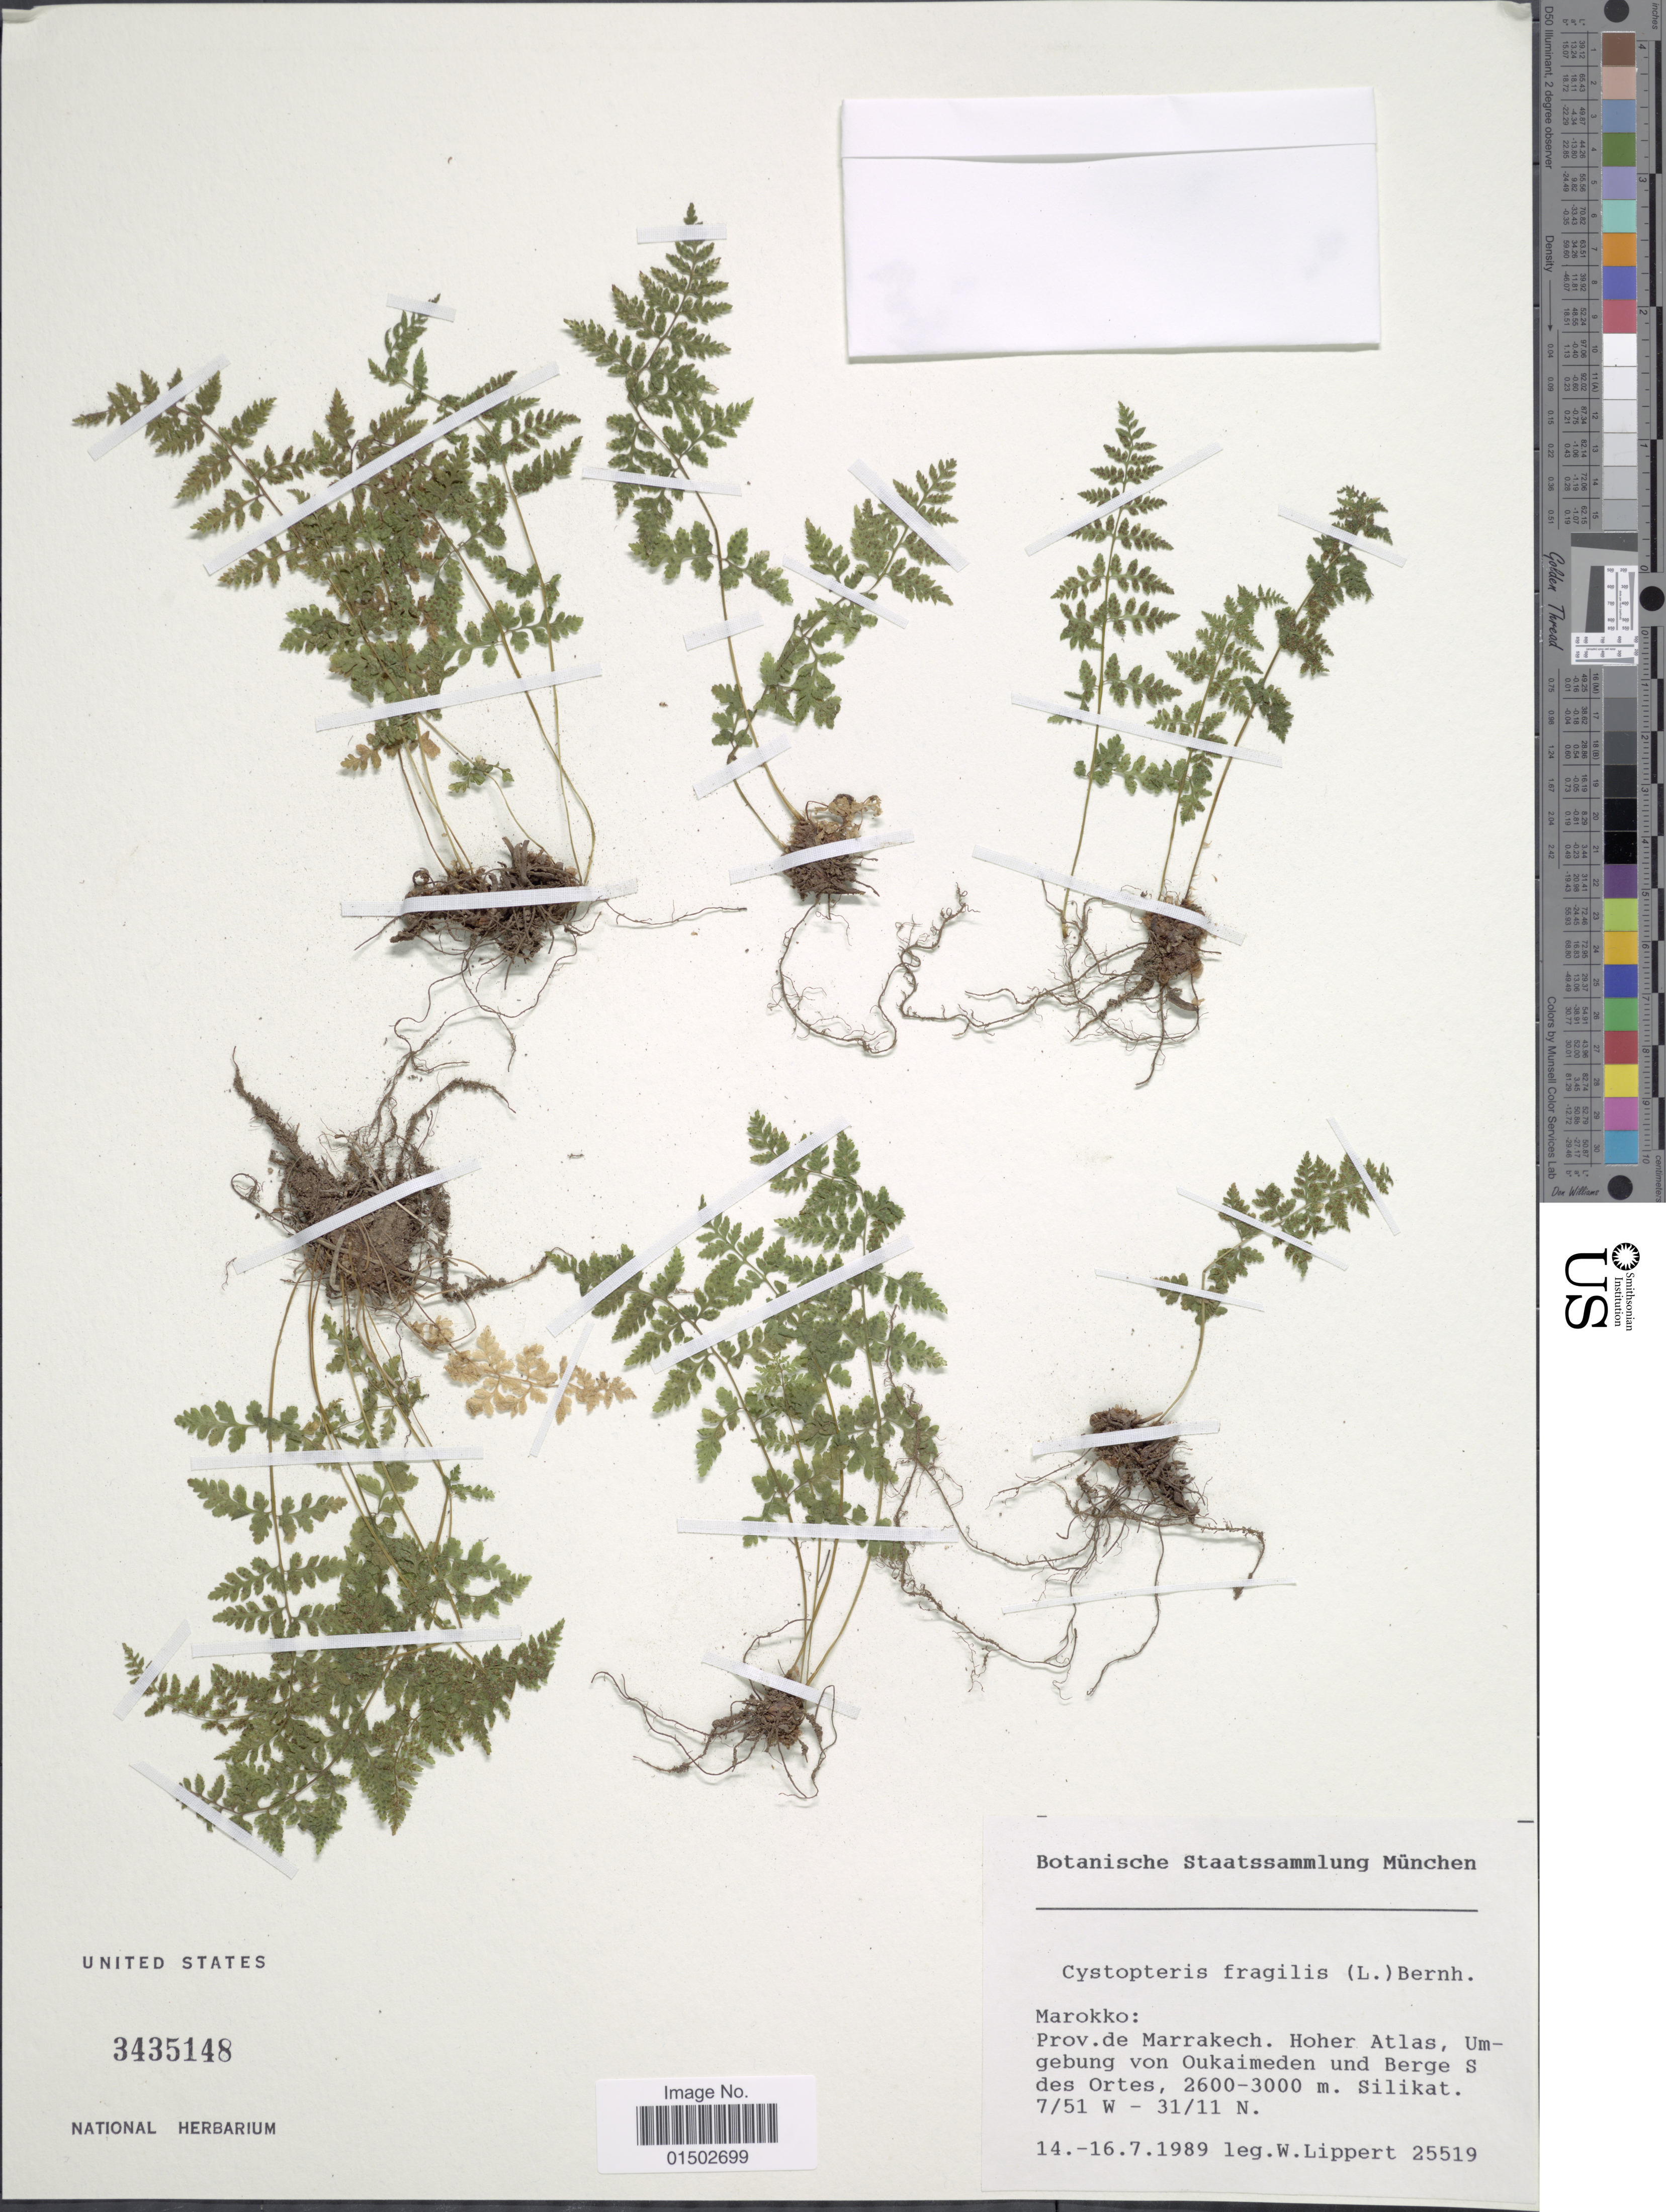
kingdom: Plantae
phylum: Tracheophyta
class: Polypodiopsida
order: Polypodiales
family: Cystopteridaceae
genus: Cystopteris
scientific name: Cystopteris fragilis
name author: (L.) Bernh.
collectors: W. Lippert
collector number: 25519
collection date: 1989-07-14/1989-07-16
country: Morocco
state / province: Marrakech-Tensift-Al Haouz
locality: Prov. de Marrakech. Hoher Atlas, Umgebong von Oukaimeden und Berge S des Ortes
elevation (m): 2600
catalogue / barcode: US 3435148